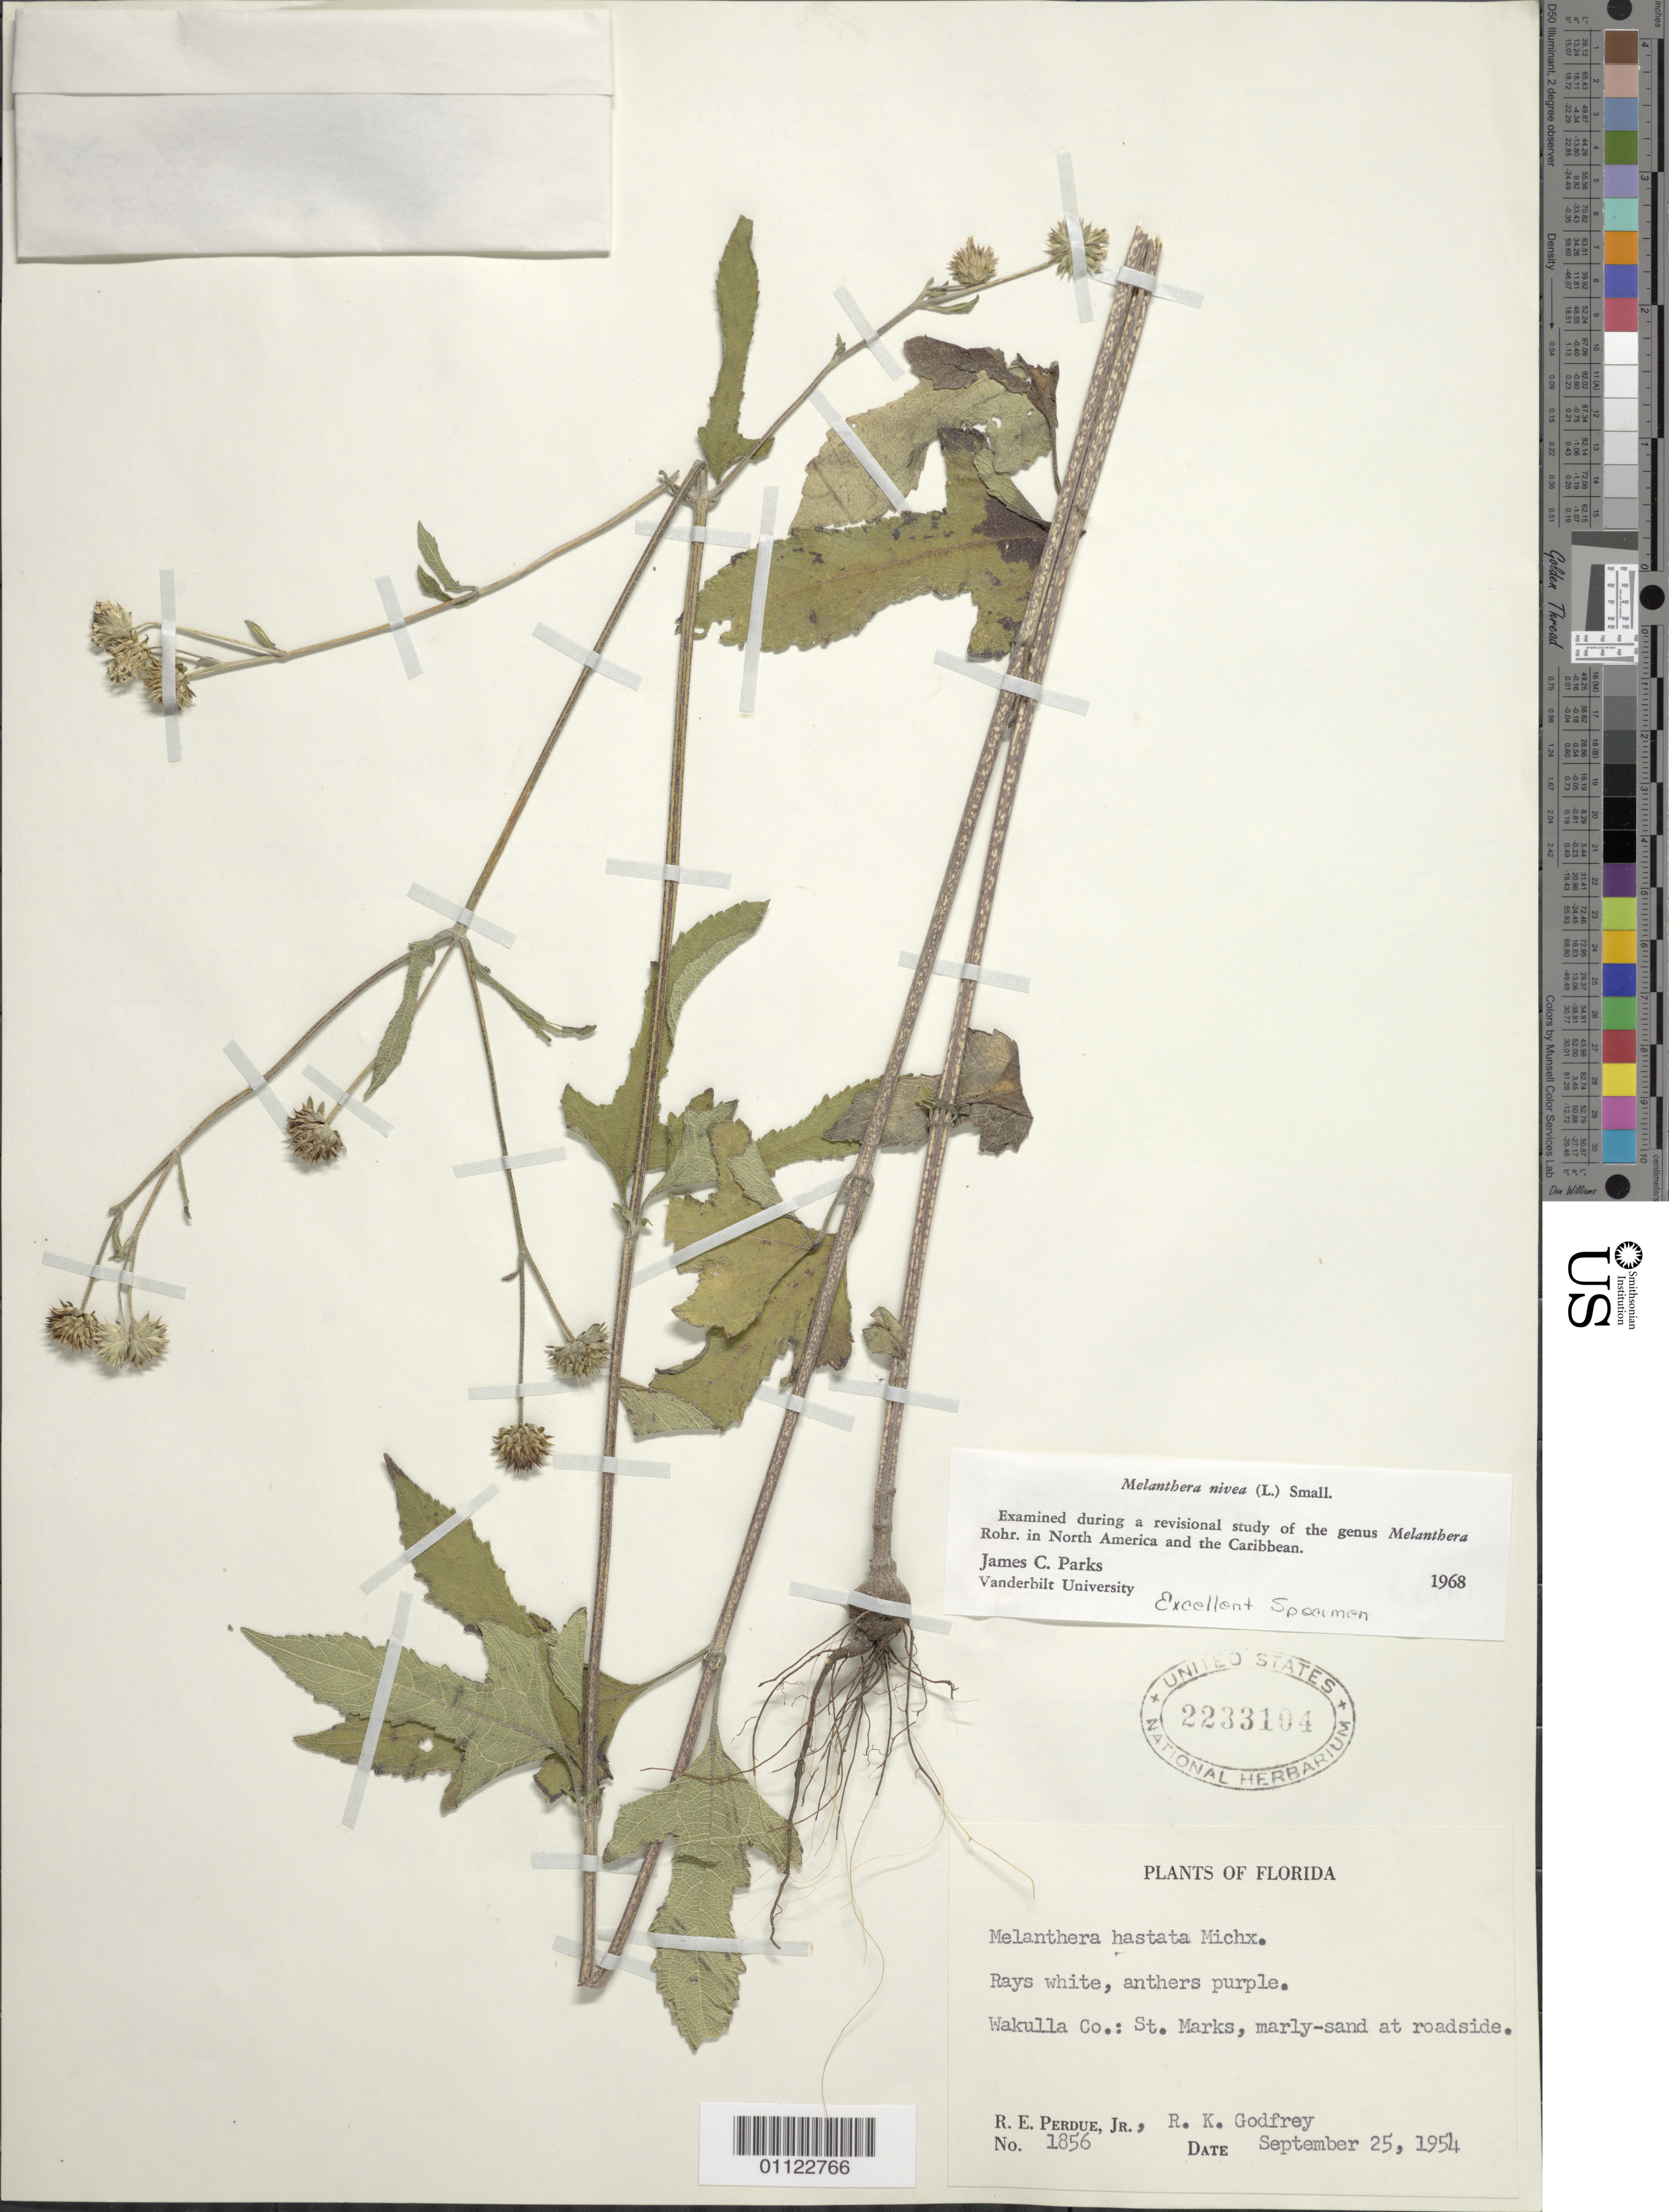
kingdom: Plantae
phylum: Tracheophyta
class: Magnoliopsida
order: Asterales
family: Asteraceae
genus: Melanthera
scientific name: Melanthera nivea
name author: (L.) Small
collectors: R. E. Perdue & R. K. Godfrey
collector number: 1856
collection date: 1954-09-25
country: United States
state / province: Florida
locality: Florida. Wakulla Co.: St. Marks,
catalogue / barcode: US 2233104